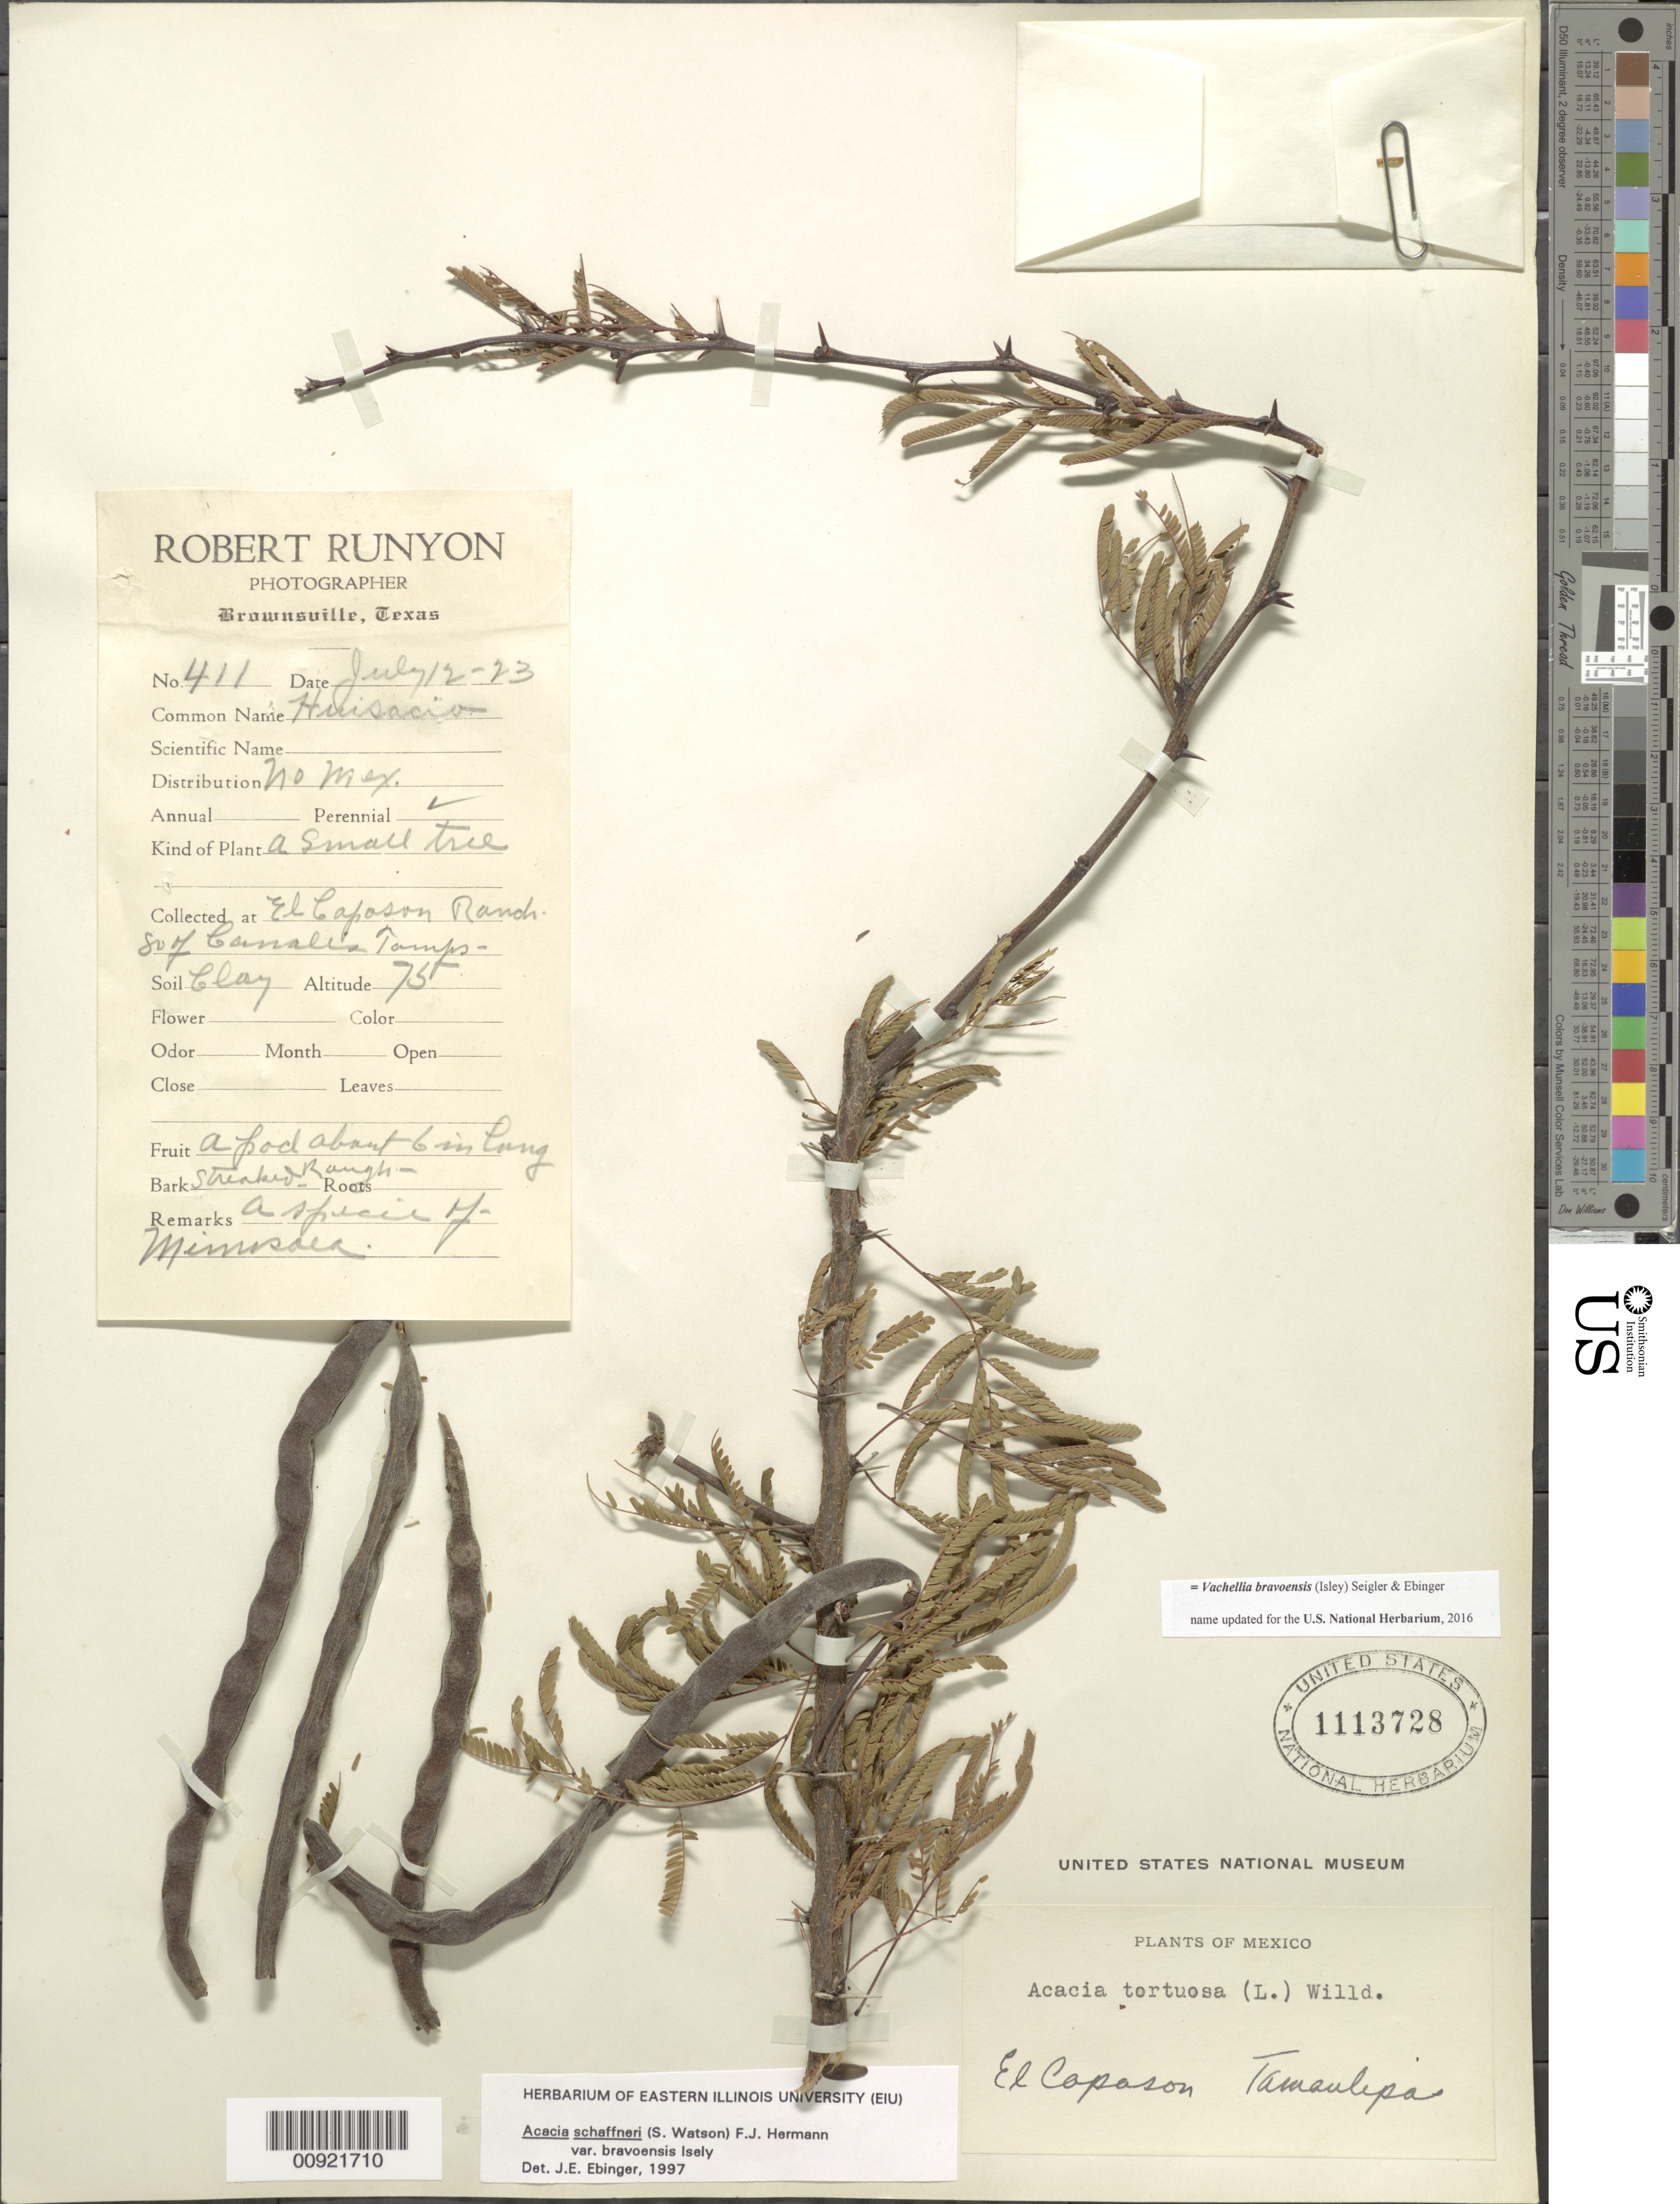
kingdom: Plantae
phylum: Tracheophyta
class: Magnoliopsida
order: Fabales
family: Fabaceae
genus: Vachellia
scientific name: Vachellia bravoensis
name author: (Isely) Seigler & Ebinger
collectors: R. Runyon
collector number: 411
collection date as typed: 12 Jul 1923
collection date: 1923-07-12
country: Mexico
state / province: Tamaulipas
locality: El Capason Ranch, So. of Canales, Tamaulipas.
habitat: Soil clay.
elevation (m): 23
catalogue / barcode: US 1113728